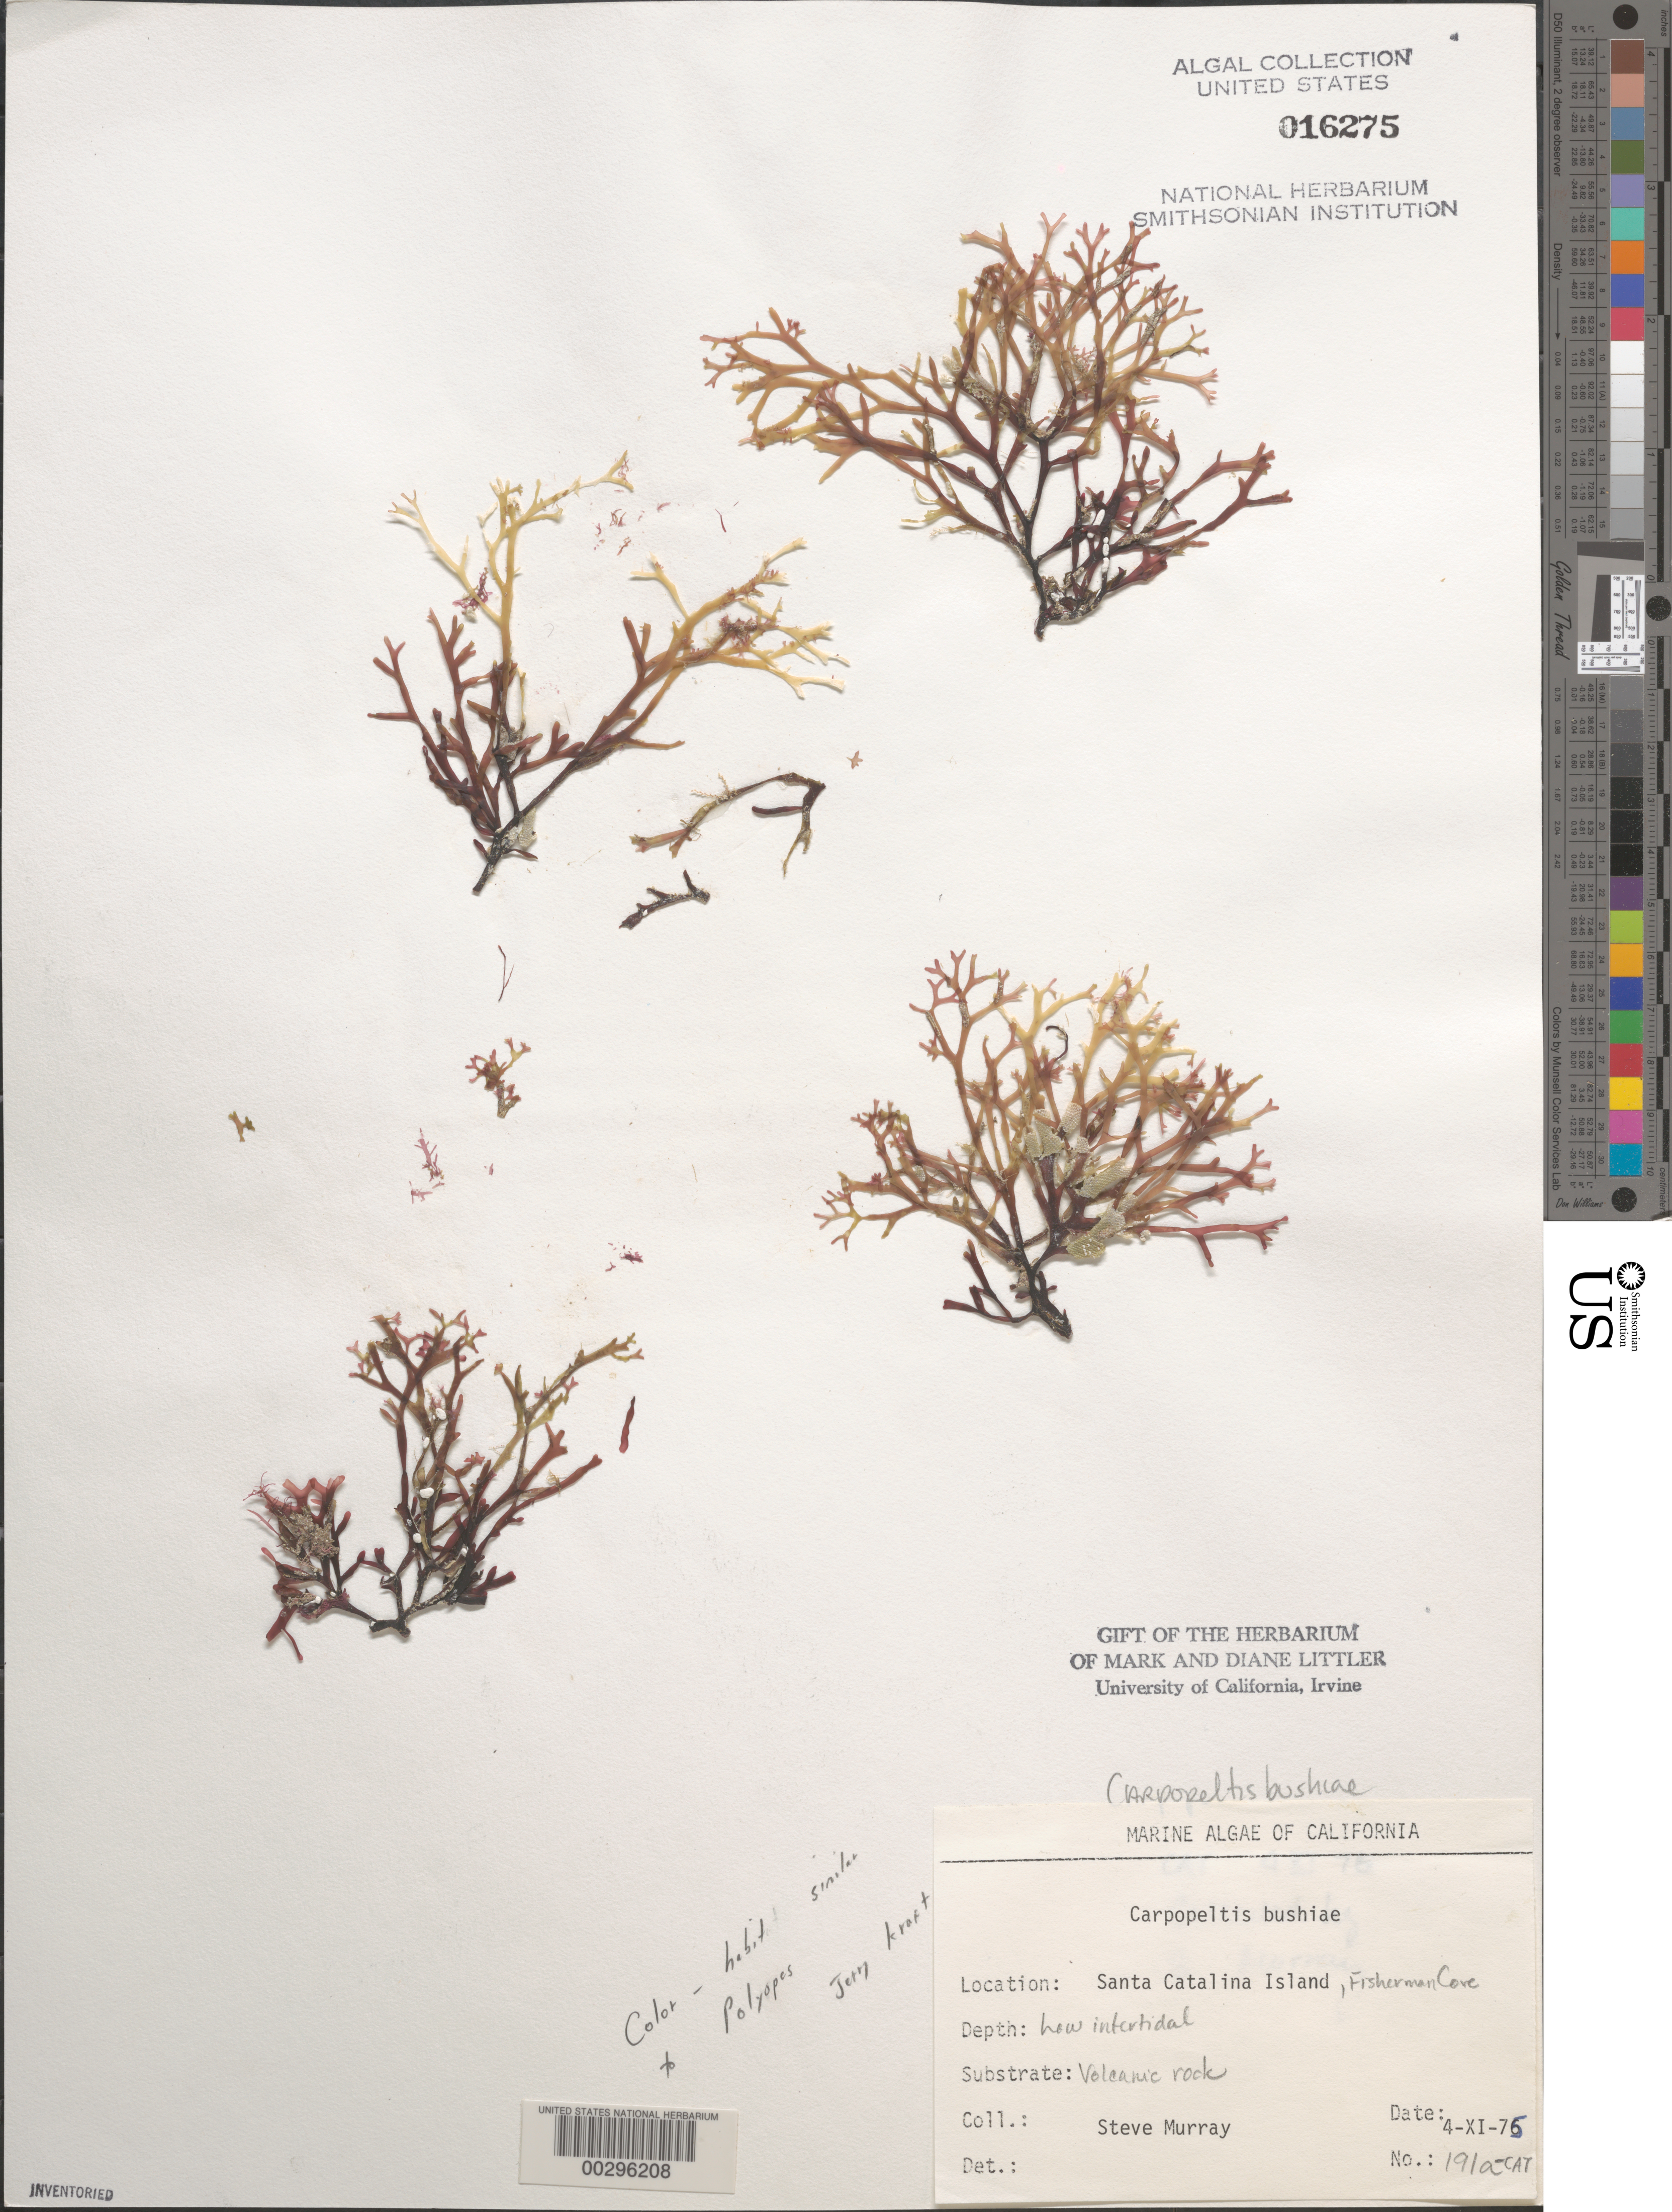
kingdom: Plantae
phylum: Rhodophyta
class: Florideophyceae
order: Halymeniales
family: Halymeniaceae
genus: Carpopeltis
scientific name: Carpopeltis bushiae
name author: (Farl.) Kylin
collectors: S. N. Murray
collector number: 191a-cat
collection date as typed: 04 Nov 1975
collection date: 1975-11-04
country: United States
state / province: California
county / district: Los Angeles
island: Santa Catalina Island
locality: Fishermen Cove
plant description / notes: BLM-SOCALBIGHT Rocky Intertidal Survey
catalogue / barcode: US 16275